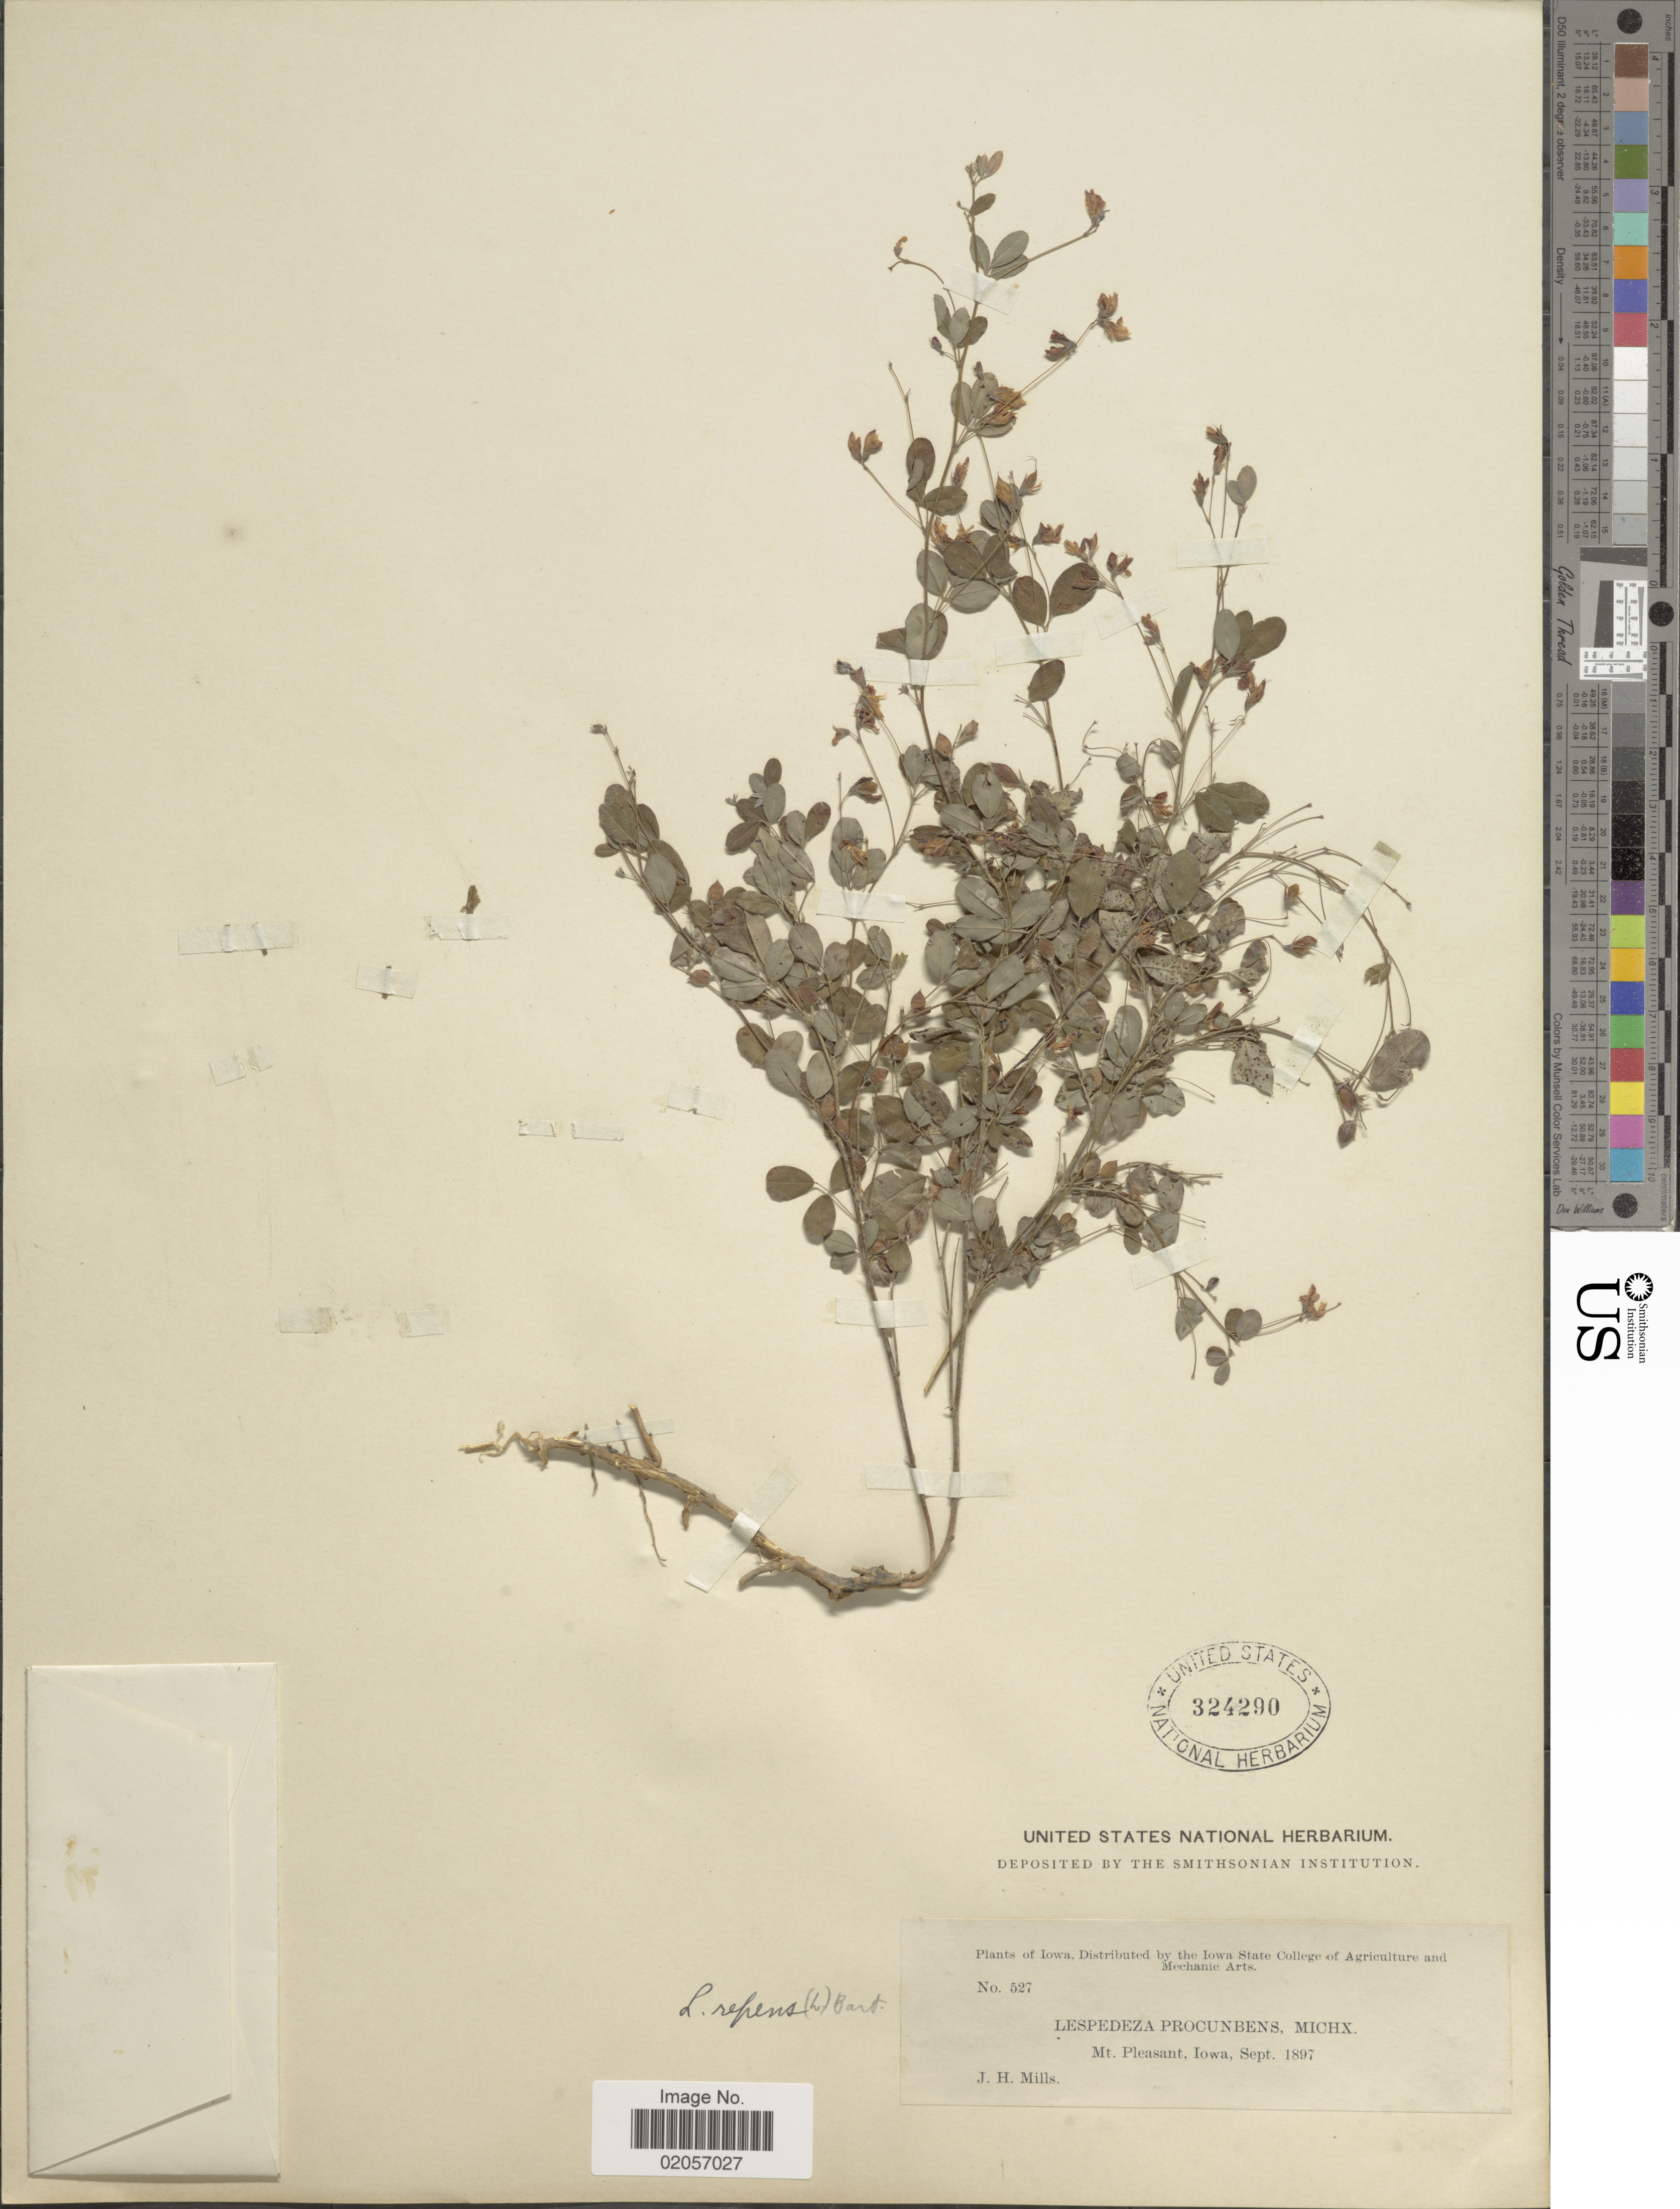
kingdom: Plantae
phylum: Tracheophyta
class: Magnoliopsida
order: Fabales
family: Fabaceae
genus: Lespedeza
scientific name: Lespedeza repens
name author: (L.) W.P.C. Barton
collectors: J. Mills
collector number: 527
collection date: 1897-09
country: United States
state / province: Iowa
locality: Mt. Pleasant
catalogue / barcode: US 324290